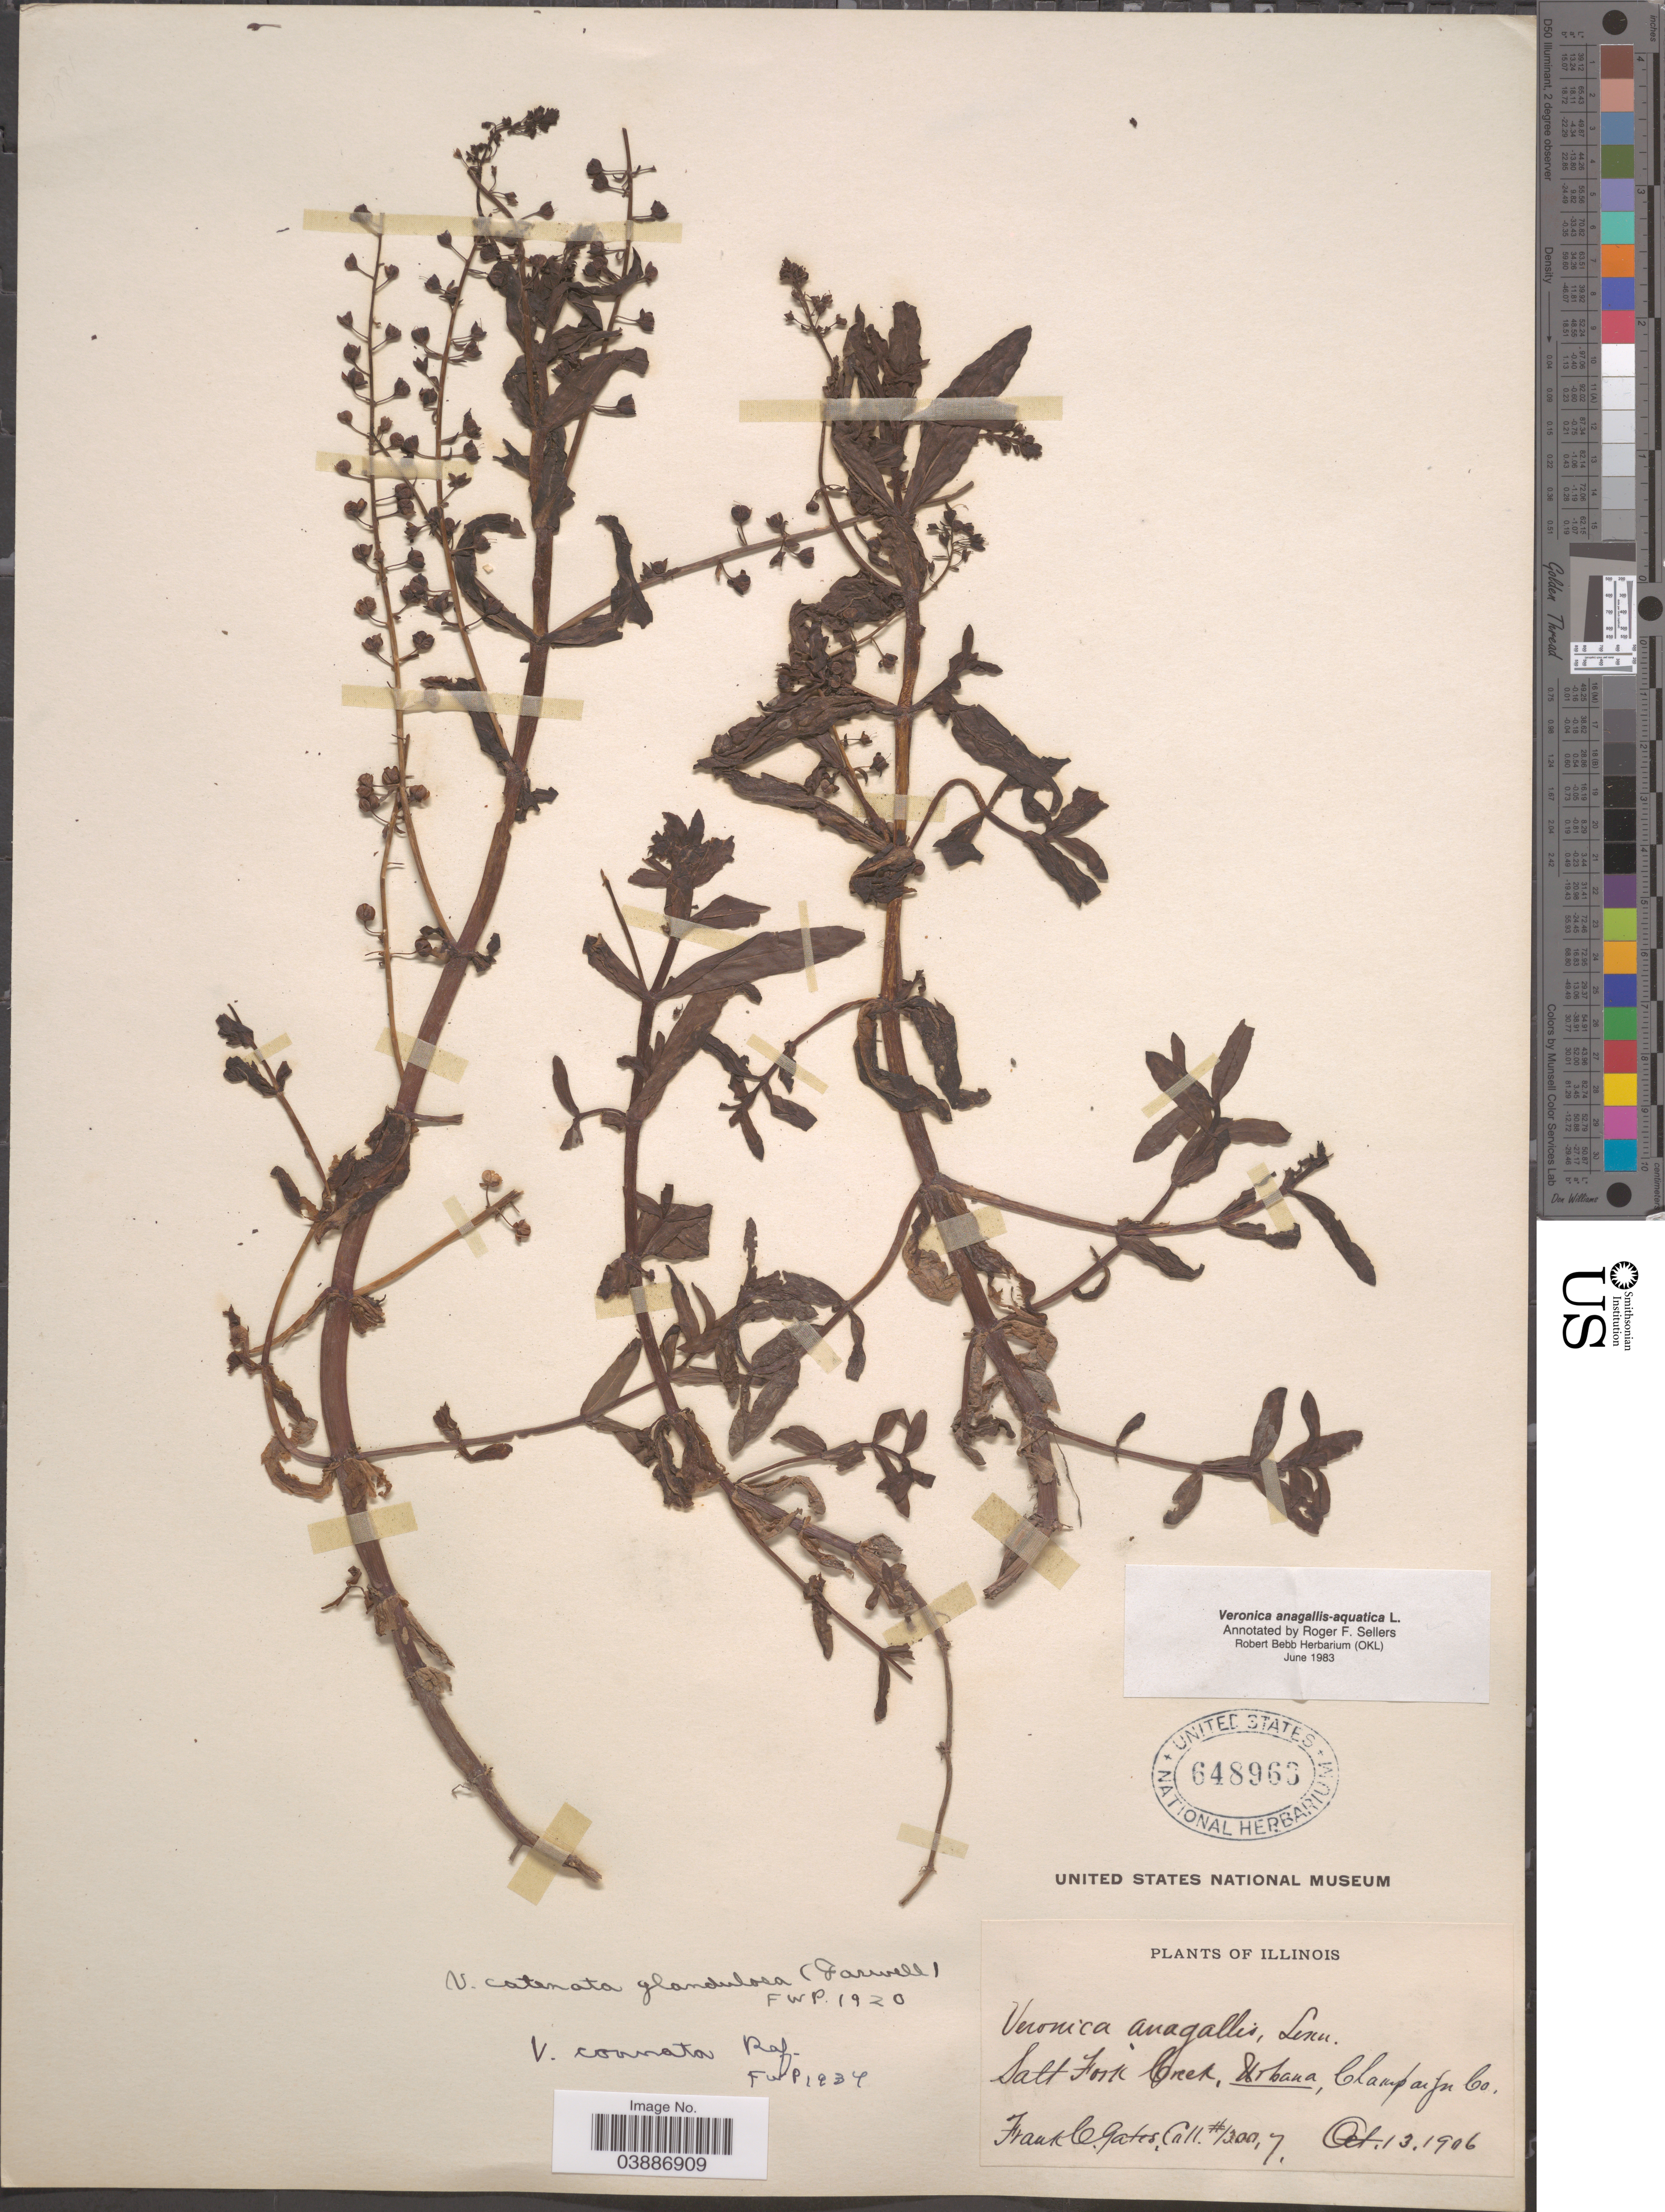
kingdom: Plantae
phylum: Tracheophyta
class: Magnoliopsida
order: Lamiales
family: Plantaginaceae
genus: Veronica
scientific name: Veronica anagallis-aquatica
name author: L.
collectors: F. C. Gates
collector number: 13007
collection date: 1906-10-13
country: United States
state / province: Illinois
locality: Salt Fork Creek, Urbana, Champaign Co.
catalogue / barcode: US 648963